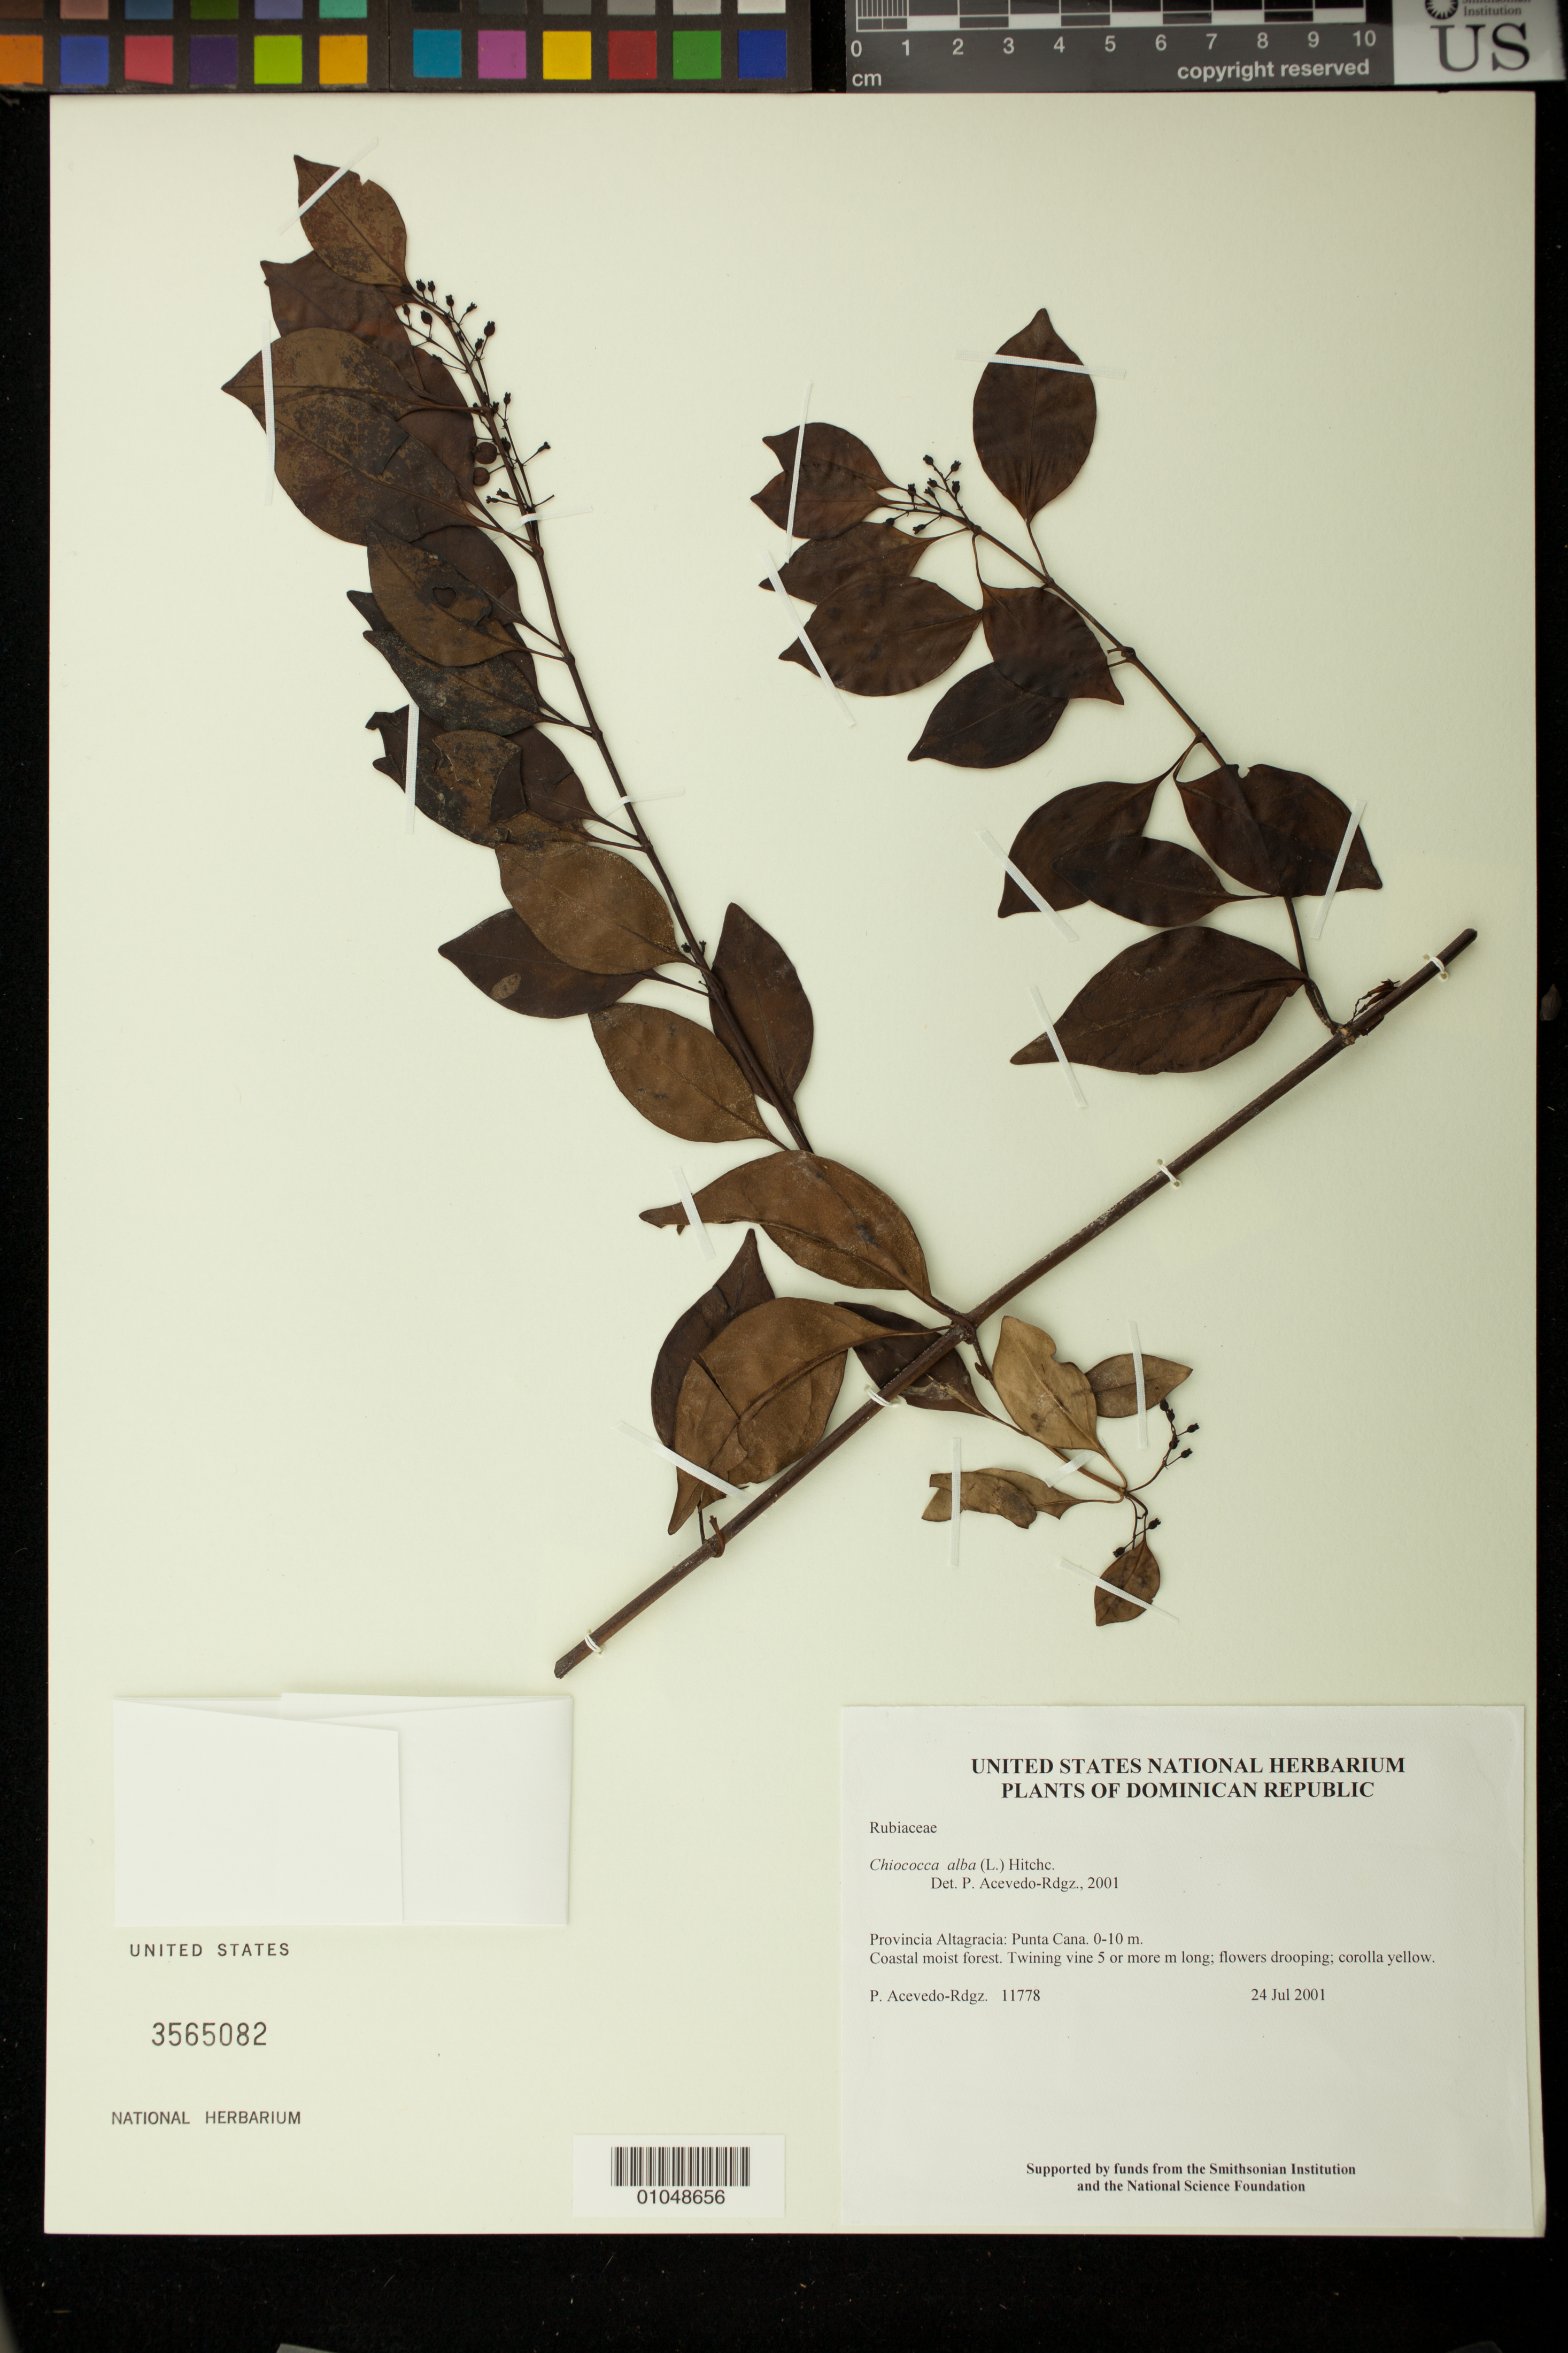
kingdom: Plantae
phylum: Tracheophyta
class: Magnoliopsida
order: Gentianales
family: Rubiaceae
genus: Chiococca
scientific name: Chiococca alba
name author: (L.) Hitchc.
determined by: Acevedo-Rodríguez, P., (BOT), Smithsonian Institution - National Museum of Natural History (UNITED STATES)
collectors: P. Acevedo-Rodr.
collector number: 11778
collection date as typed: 24 Jul 2001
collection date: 2001-07-24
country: Dominican Republic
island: Hispaniola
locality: Provincia Altagracia: Punta Cana.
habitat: Coastal moist forest.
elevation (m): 0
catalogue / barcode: US 3565082